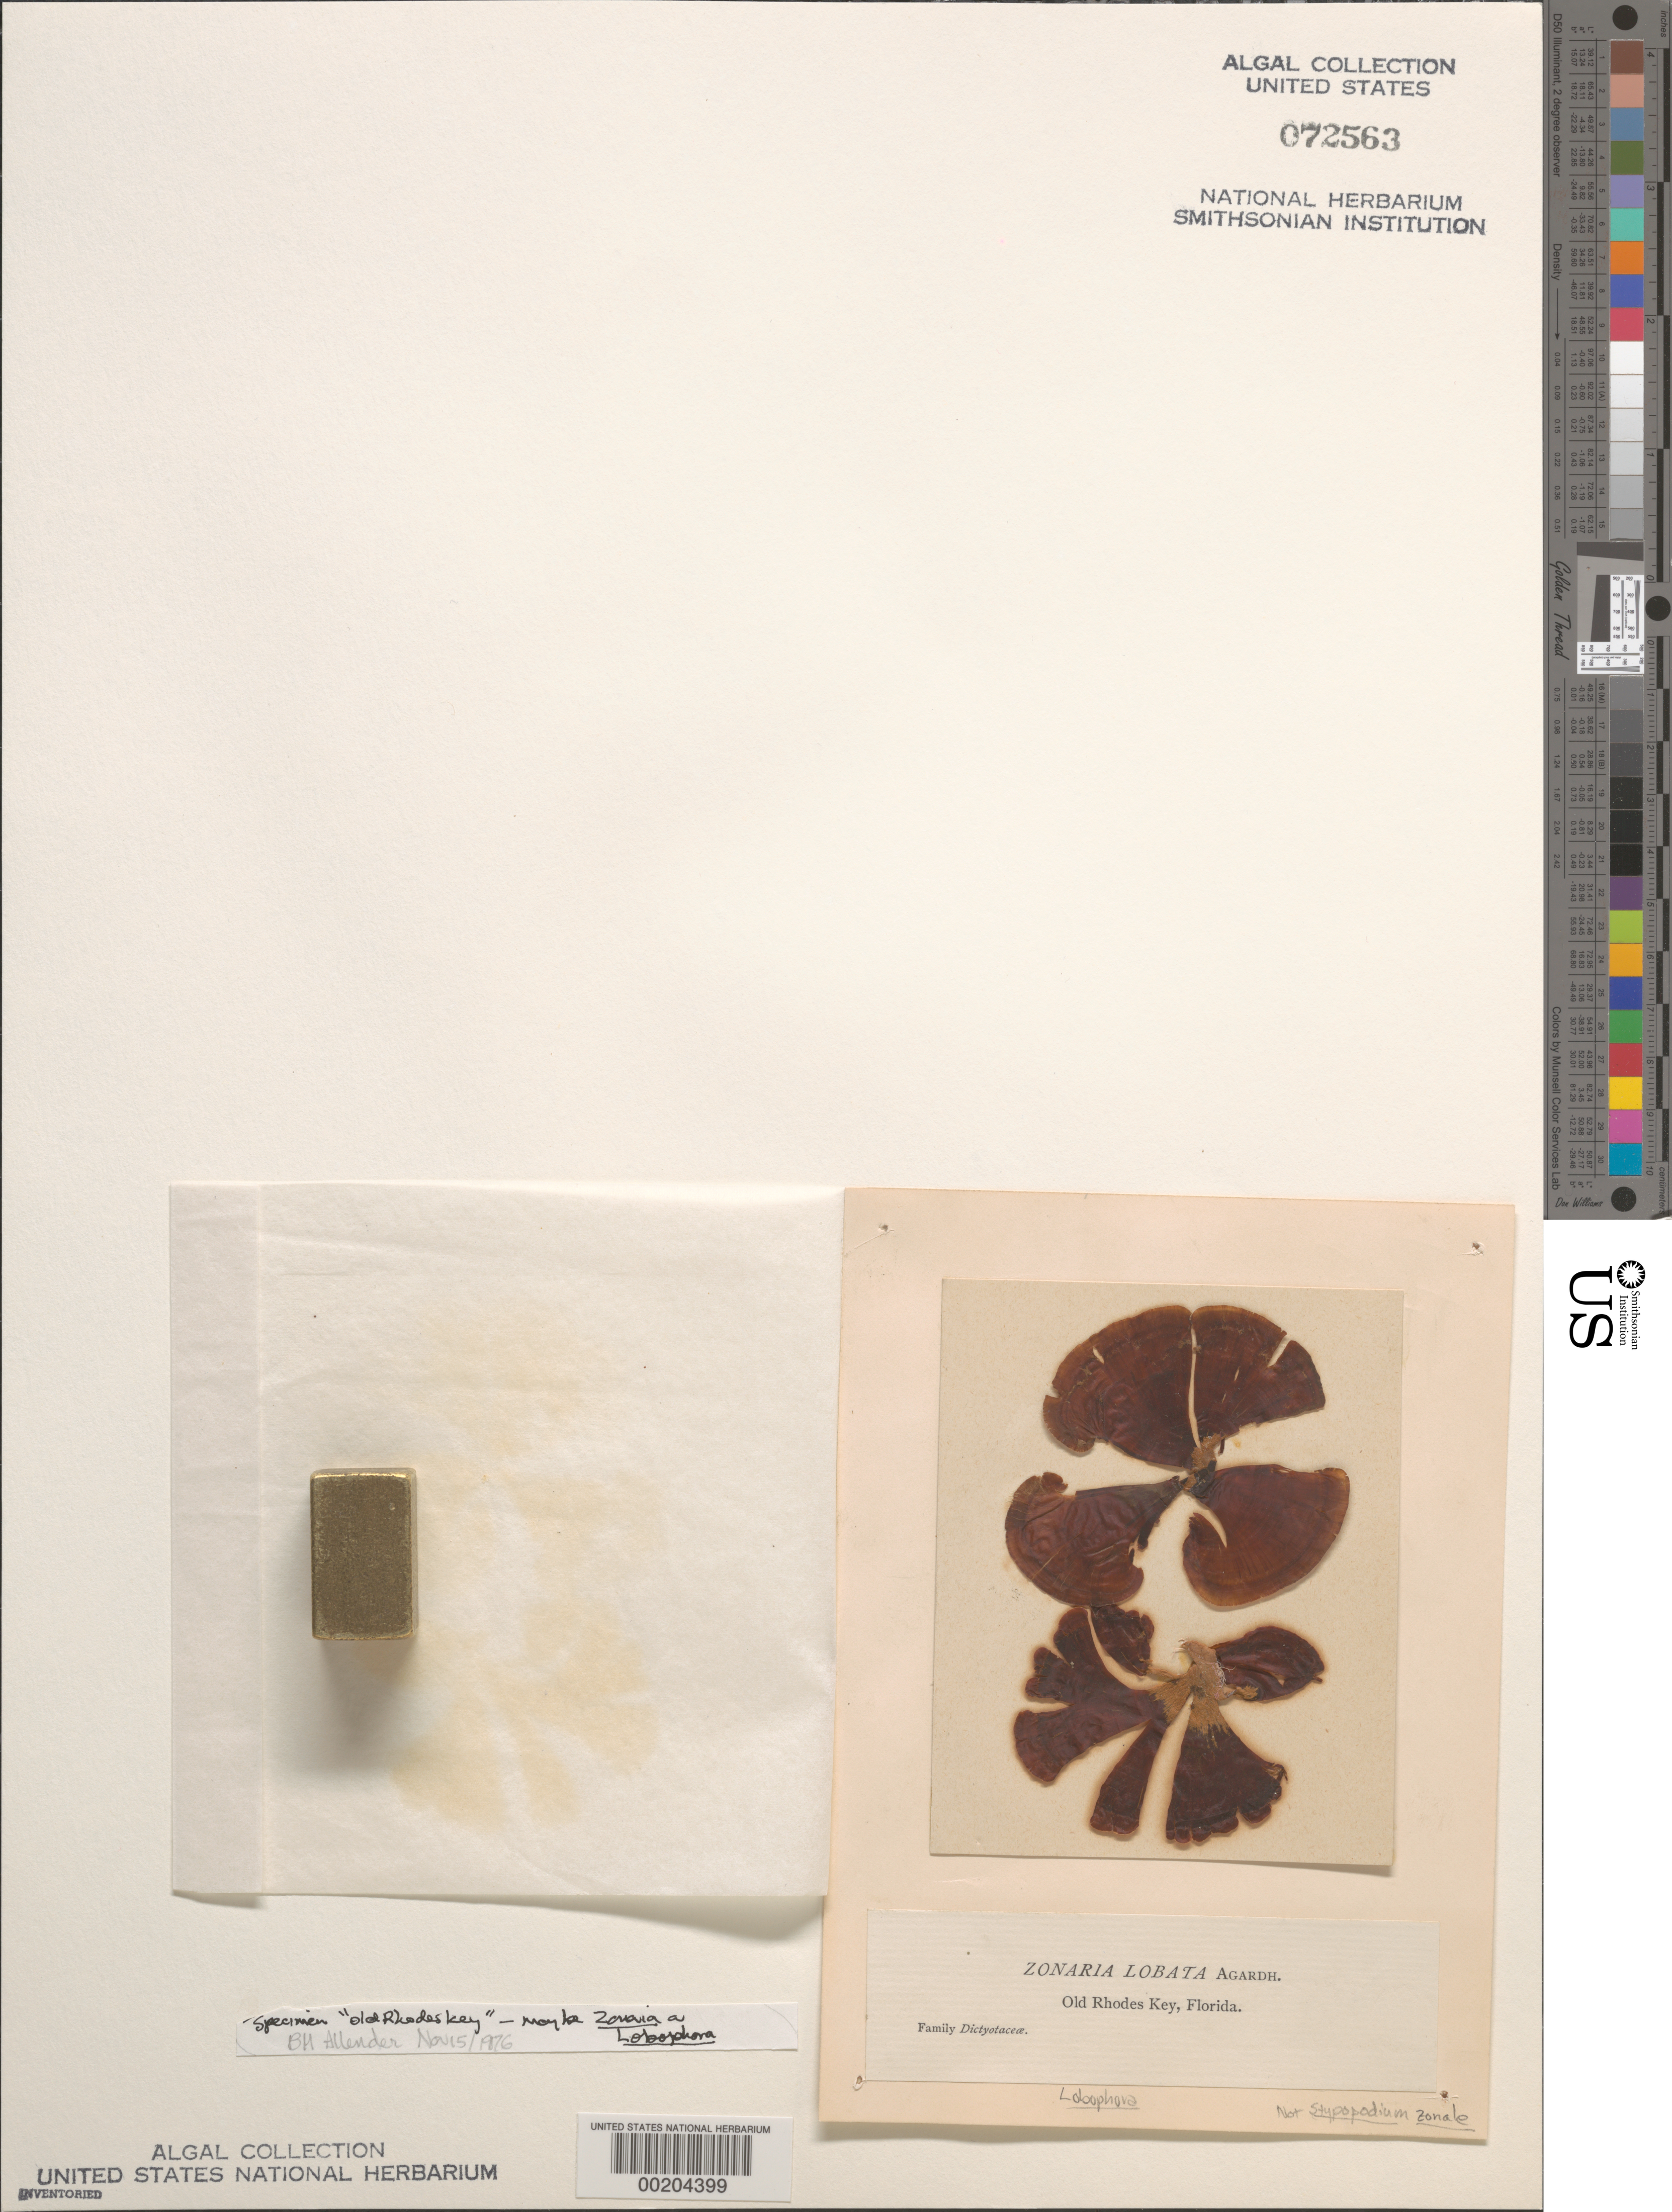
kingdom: Chromista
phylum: Ochrophyta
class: Phaeophyceae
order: Dictyotales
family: Dictyotaceae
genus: Lobophora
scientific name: Lobophora sp.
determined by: Allender, B. M.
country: United States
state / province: Florida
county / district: Miami-Dade County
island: Old Rhodes Key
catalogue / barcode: US 72563